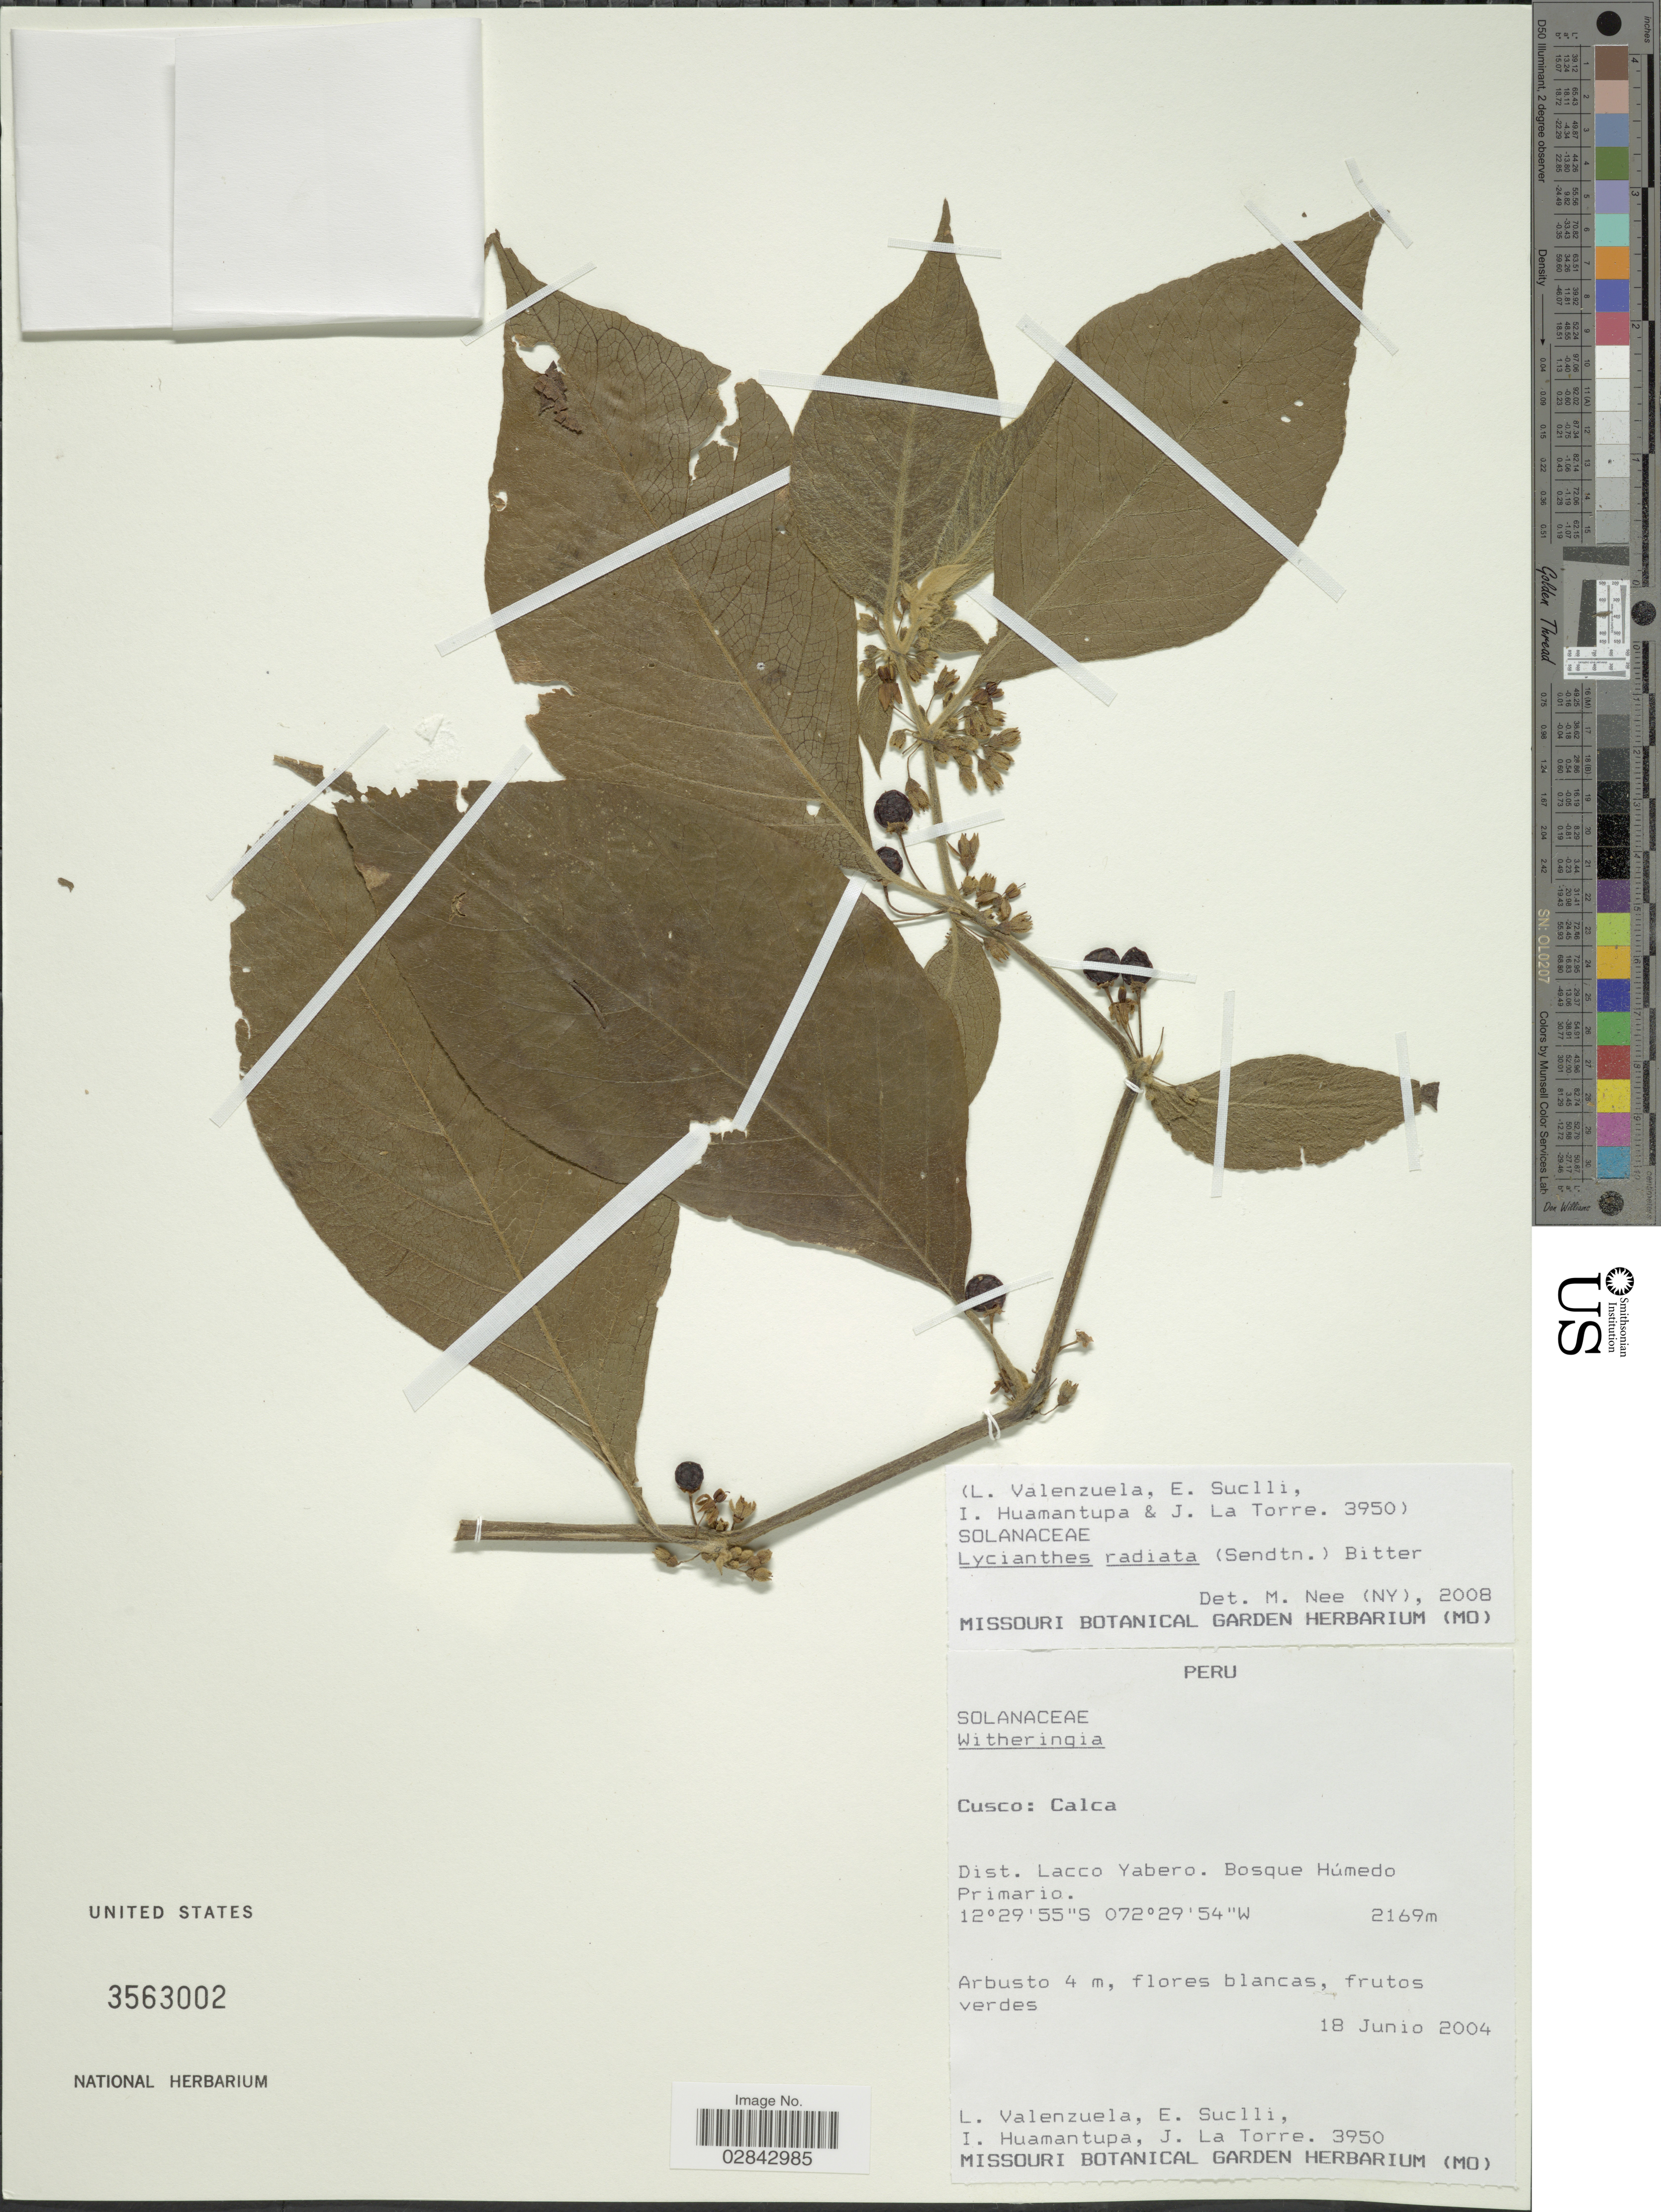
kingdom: Plantae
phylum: Tracheophyta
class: Magnoliopsida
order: Solanales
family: Solanaceae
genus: Lycianthes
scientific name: Lycianthes radiata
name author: (Sendtn.) Bitter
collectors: L. Valenzuela, E. Suclli, I. Huamantupa & J. La Torre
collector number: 3950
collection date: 2004-06-18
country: Peru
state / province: Cusco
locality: Calca, Dist. Lacco Yabero.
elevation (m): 2169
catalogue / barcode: US 3563002